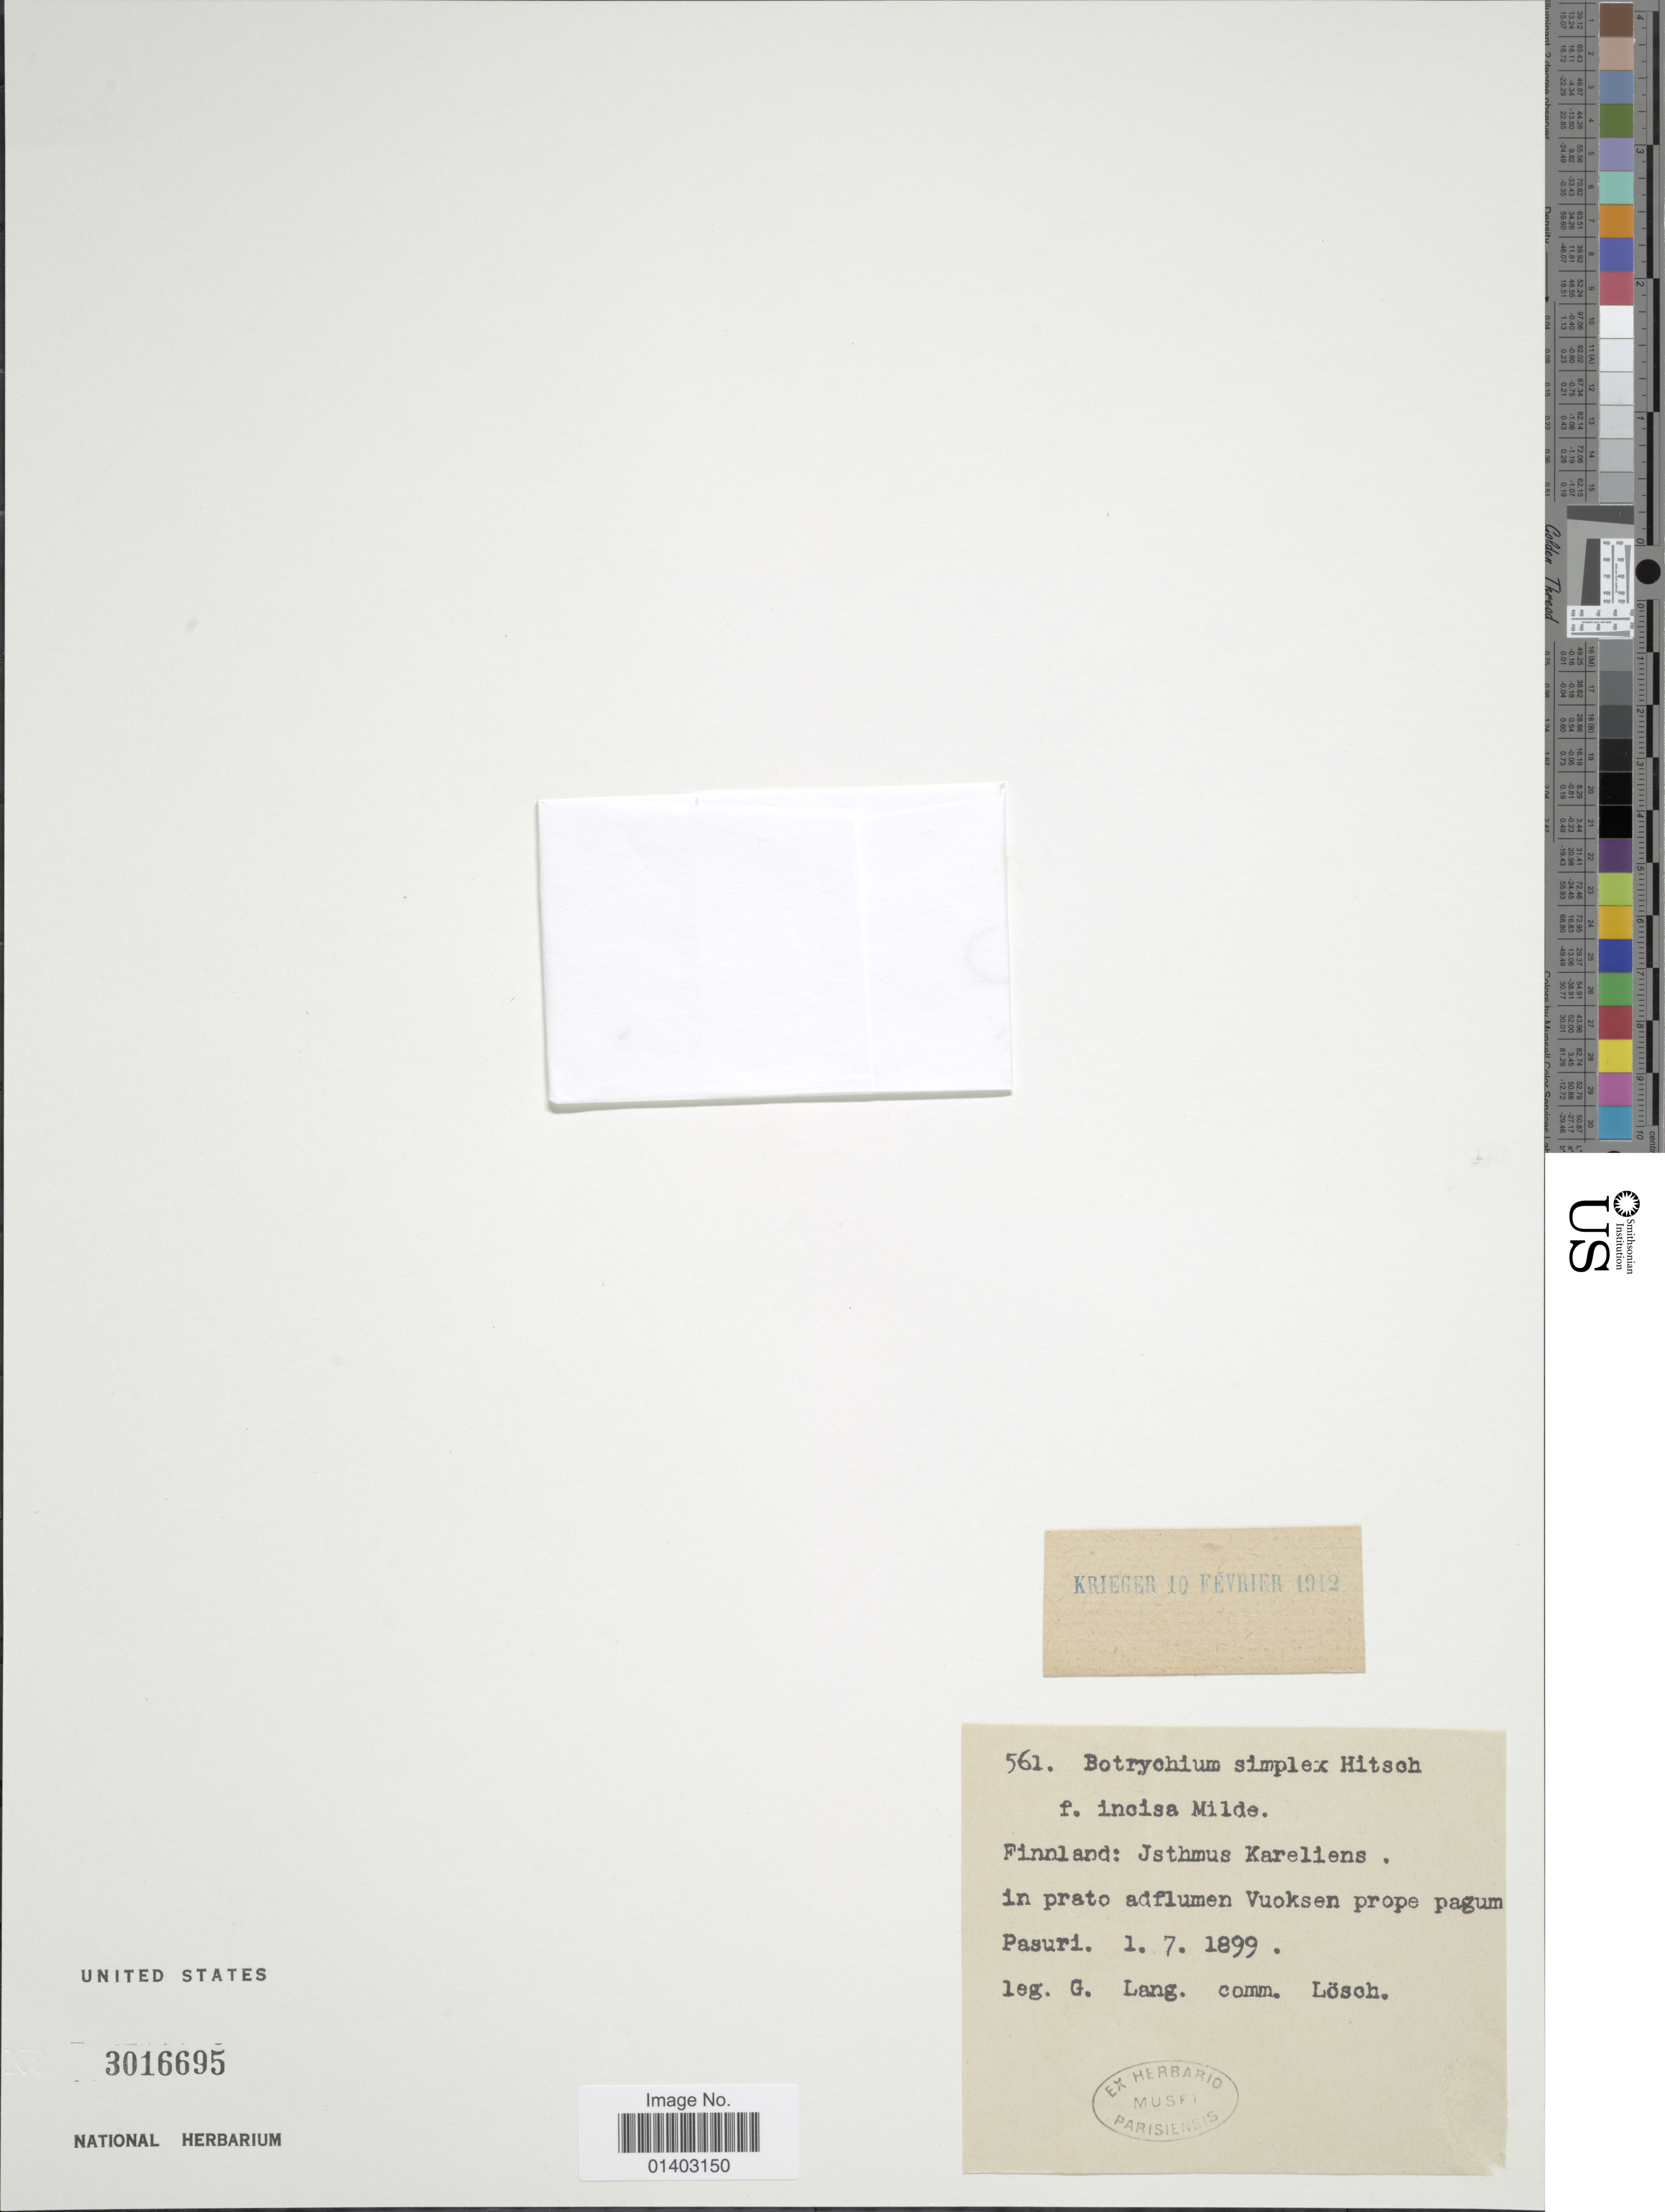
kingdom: Plantae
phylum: Tracheophyta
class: Polypodiopsida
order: Ophioglossales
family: Ophioglossaceae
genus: Botrychium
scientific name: Botrychium simplex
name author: E. Hitchc.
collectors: G. Lang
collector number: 561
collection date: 1899-07-01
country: Finland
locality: Isthmus Kareliens, in prato adflumen Vuoksen prope pagum Pasuri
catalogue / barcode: US 3016695